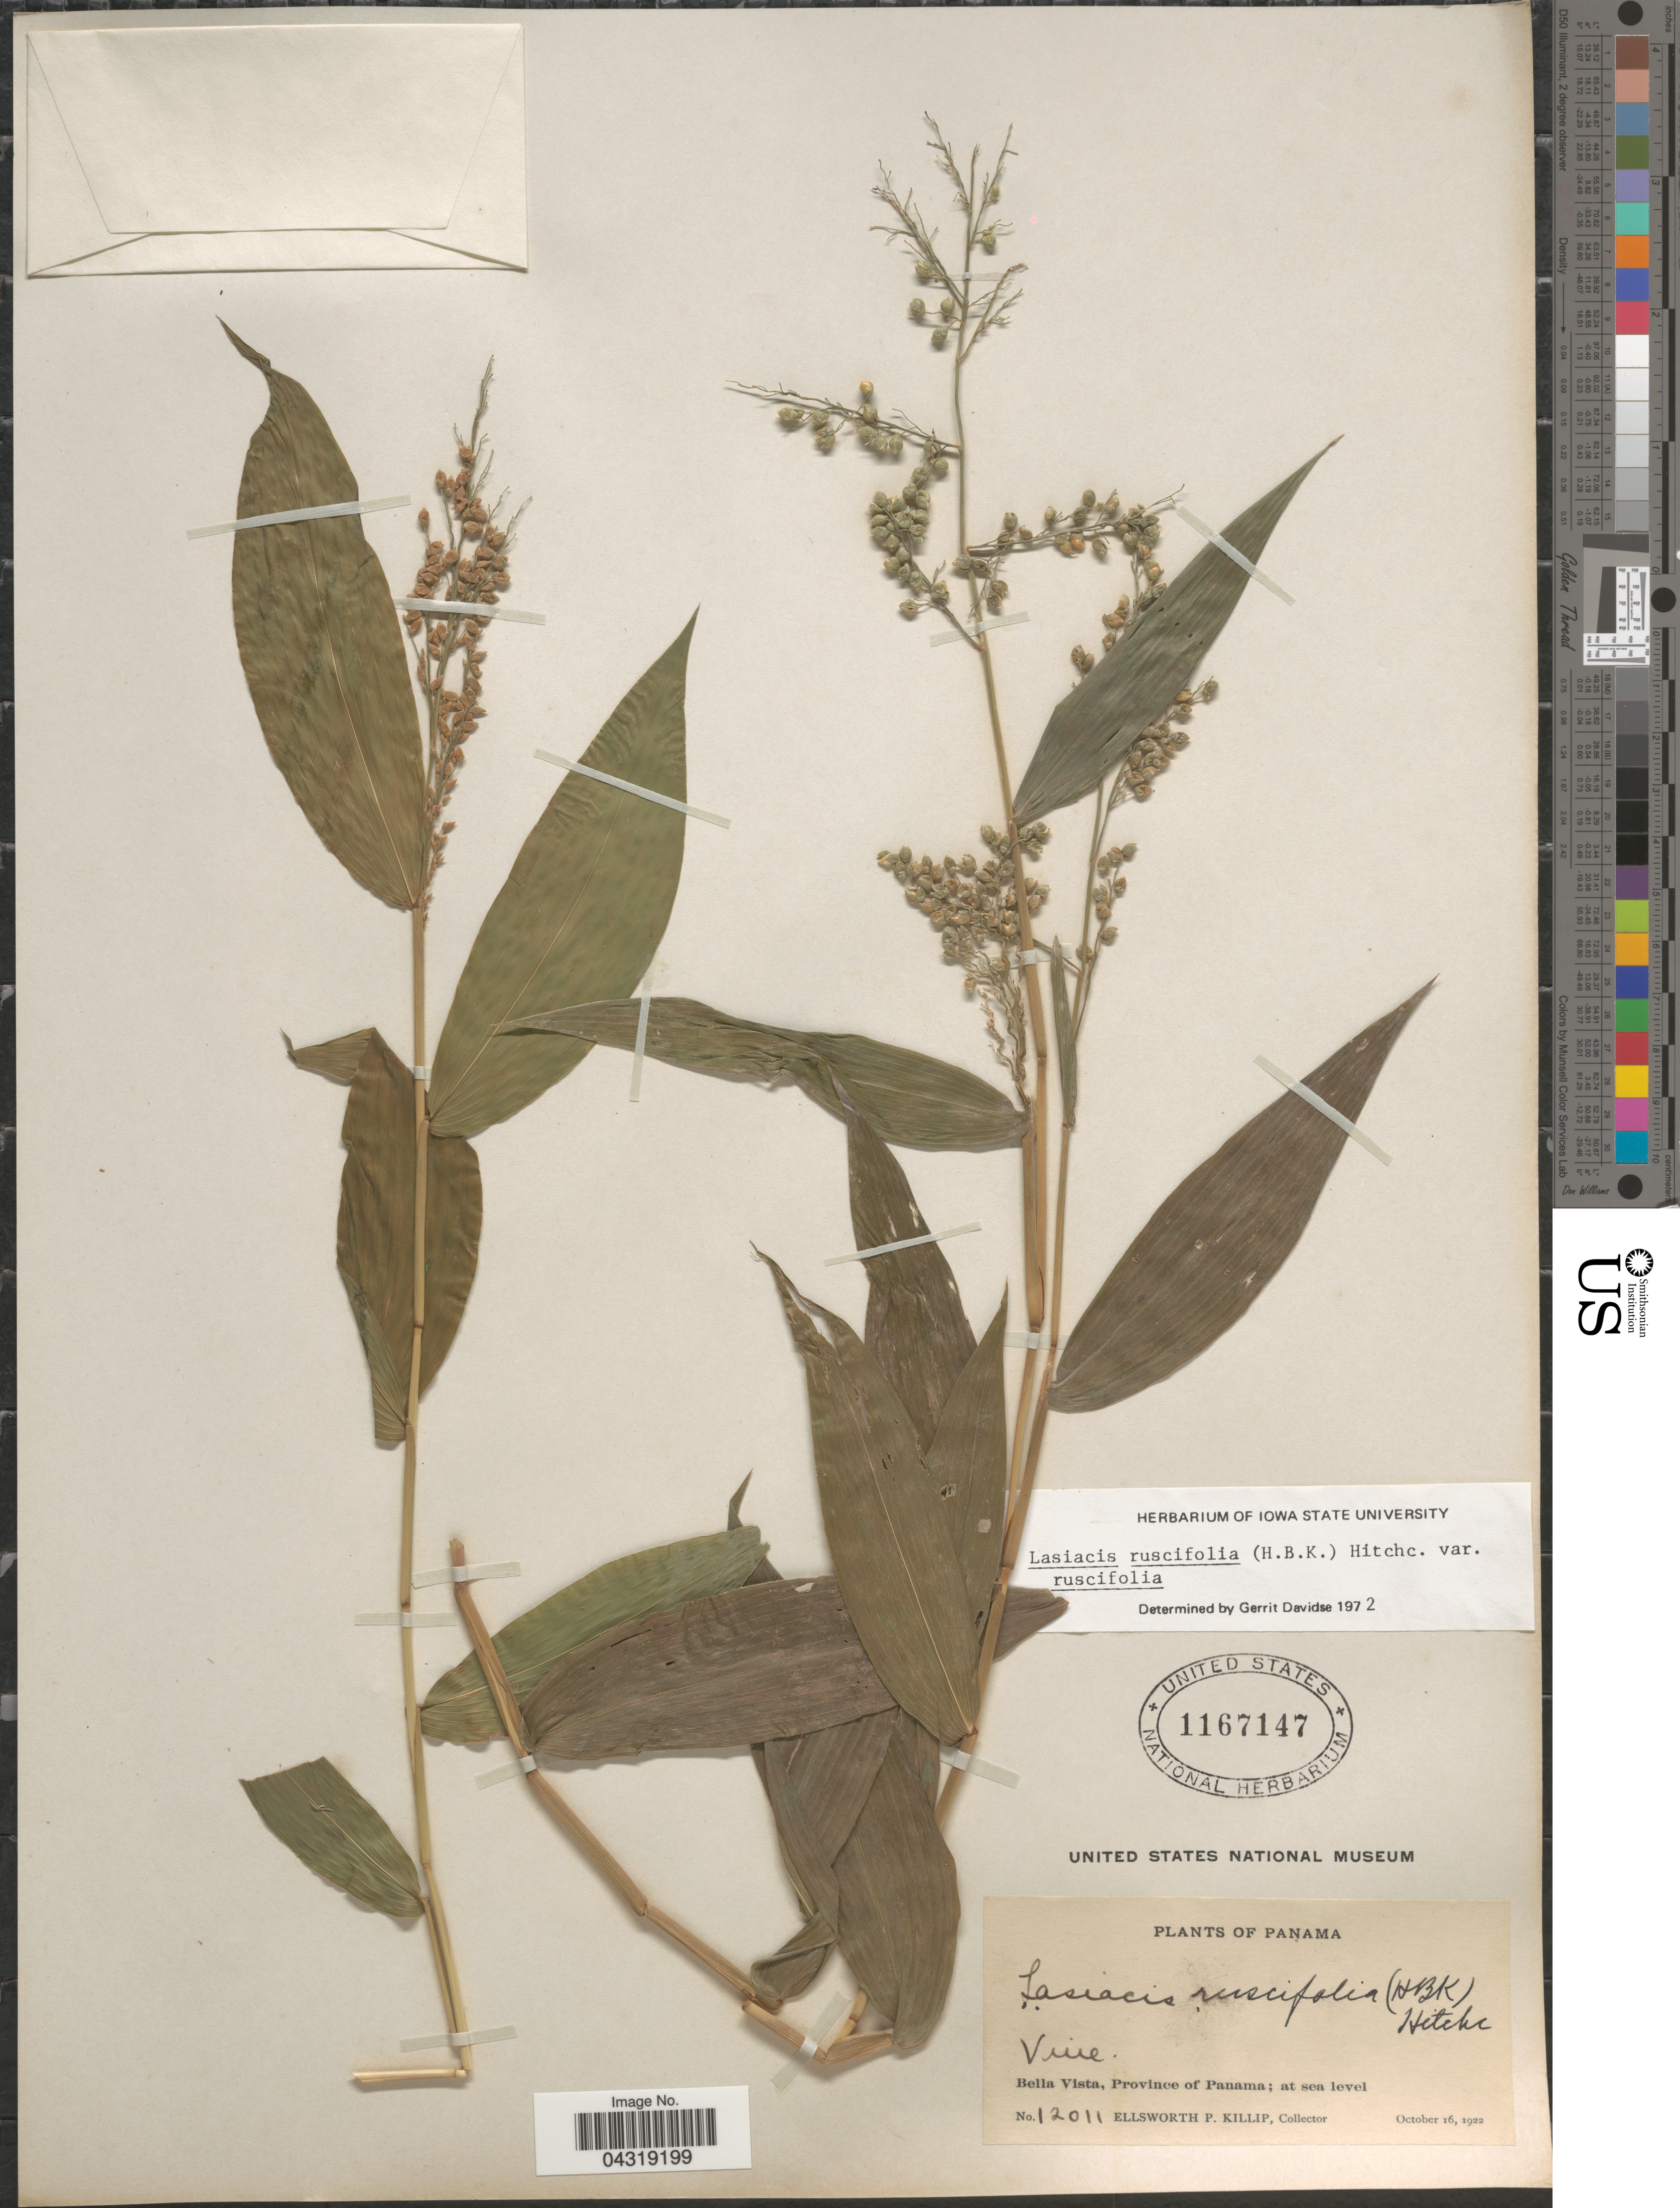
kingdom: Plantae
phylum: Tracheophyta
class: Liliopsida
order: Poales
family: Poaceae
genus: Lasiacis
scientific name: Lasiacis ruscifolia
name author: (Kunth) Hitchc.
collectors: E. P. Killip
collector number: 12011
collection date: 1922-10-16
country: Panama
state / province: Panamá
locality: Bella Vista.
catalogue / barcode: US 1167147